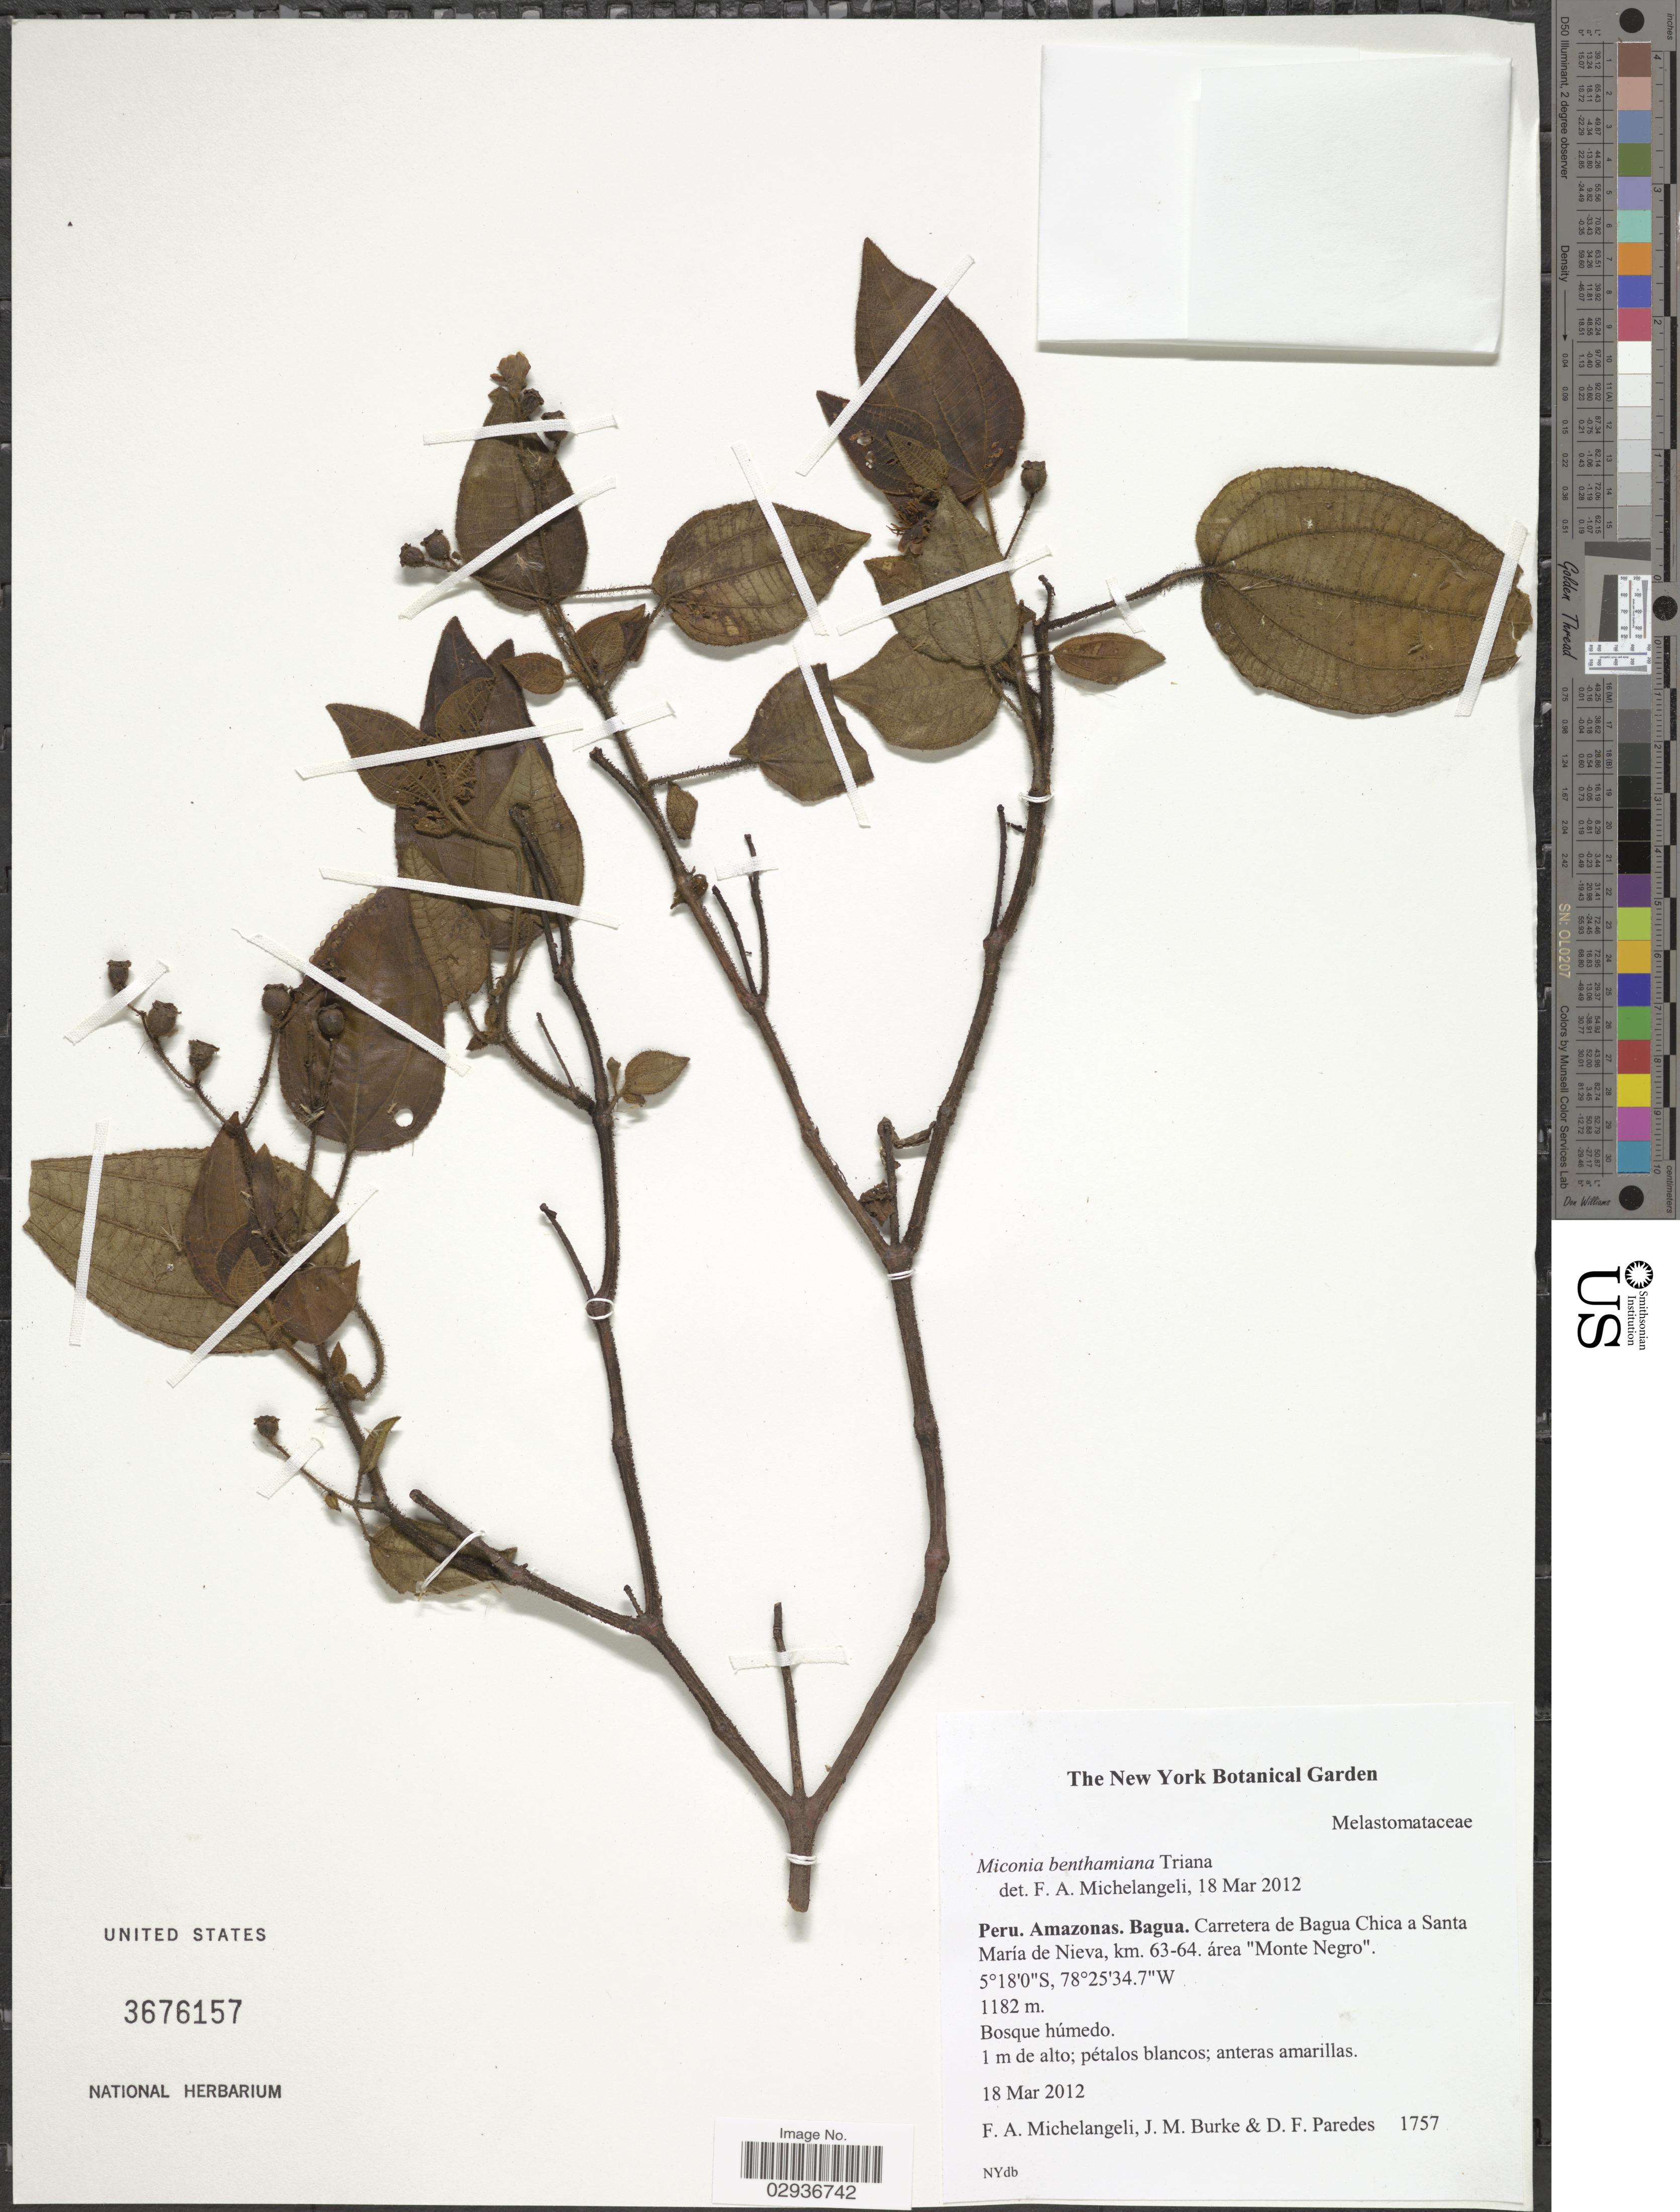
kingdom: Plantae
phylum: Tracheophyta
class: Magnoliopsida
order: Myrtales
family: Melastomataceae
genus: Miconia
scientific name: Miconia benthamiana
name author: Triana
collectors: F. A. Michelangeli, Jac. M. Burke & D. Paredes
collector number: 1757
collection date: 2012-03-18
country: Peru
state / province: Amazonas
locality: Bagua. Carretera de Bagua Chica a Santa María de Nieva, km. 63-64. área "Monte Negro".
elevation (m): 1182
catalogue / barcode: US 3676157